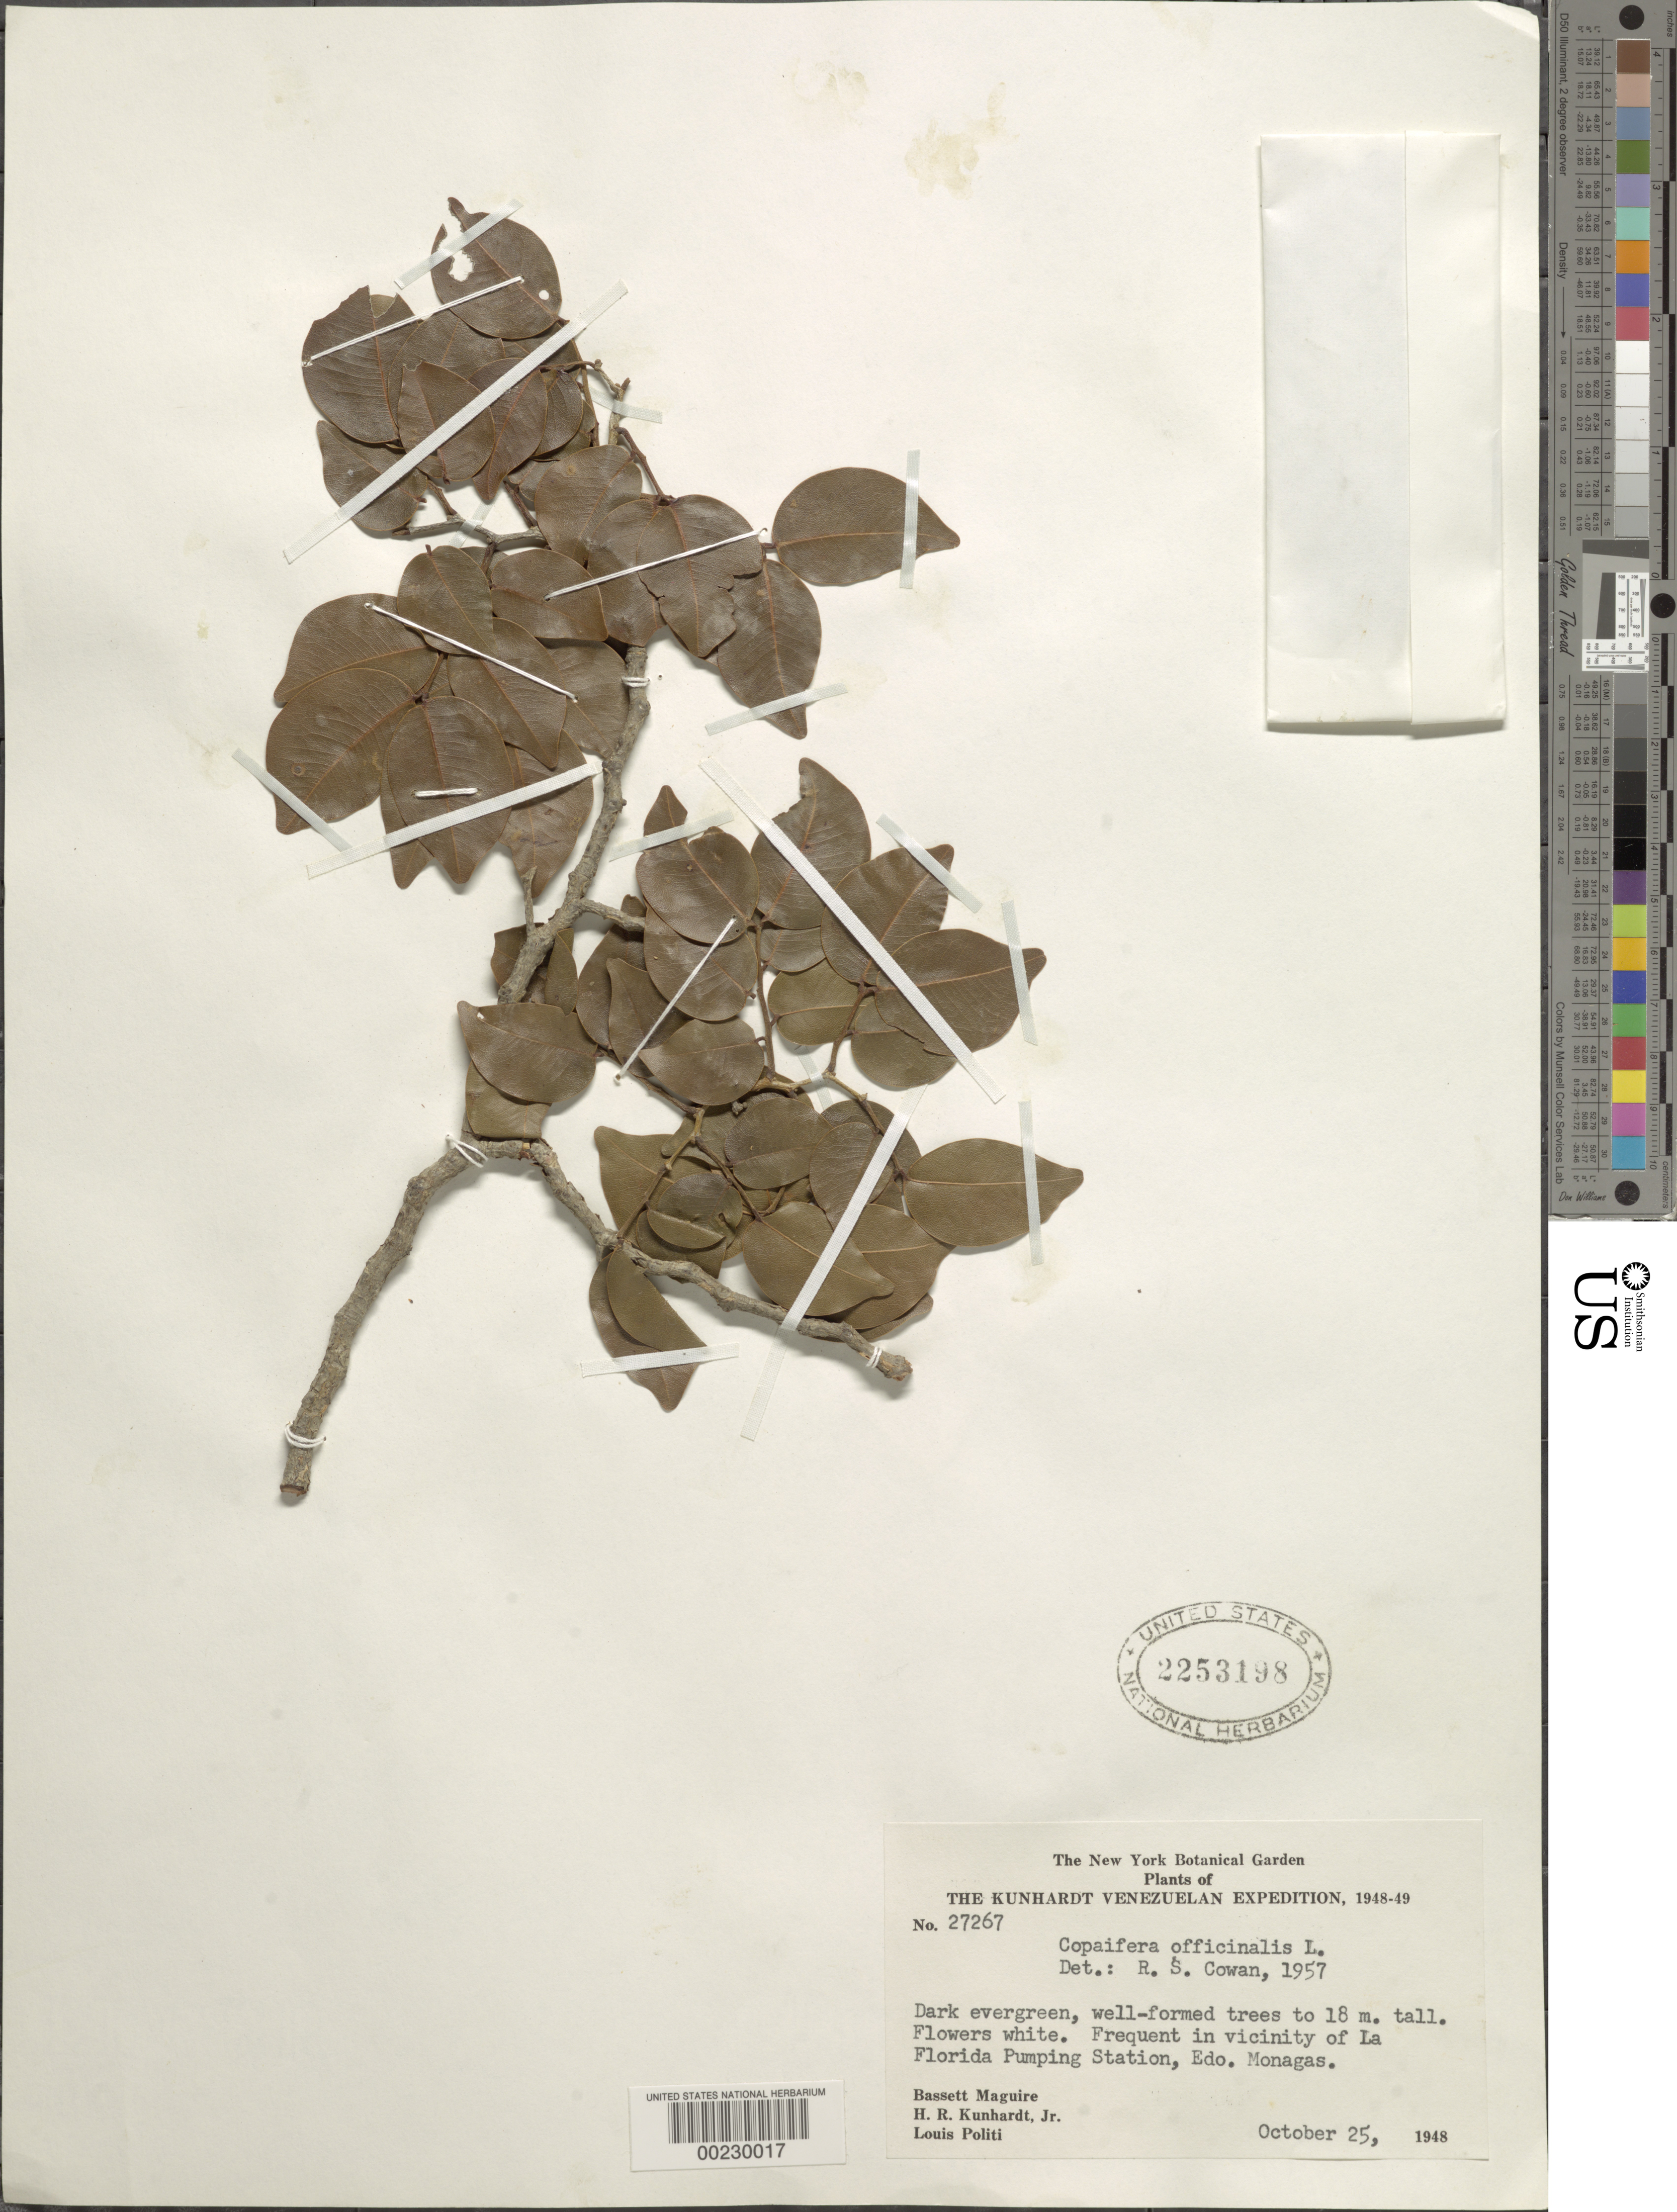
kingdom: Plantae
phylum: Tracheophyta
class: Magnoliopsida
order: Fabales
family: Fabaceae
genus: Copaifera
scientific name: Copaifera officinalis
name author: (Jacq.) L.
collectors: B. Maguire, H. Kunhardt & L. Politi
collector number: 27267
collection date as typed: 25 Oct 1948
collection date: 1948-10-25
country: Venezuela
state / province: Monagas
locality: In vicinity of la florida pumping station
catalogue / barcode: US 2253198